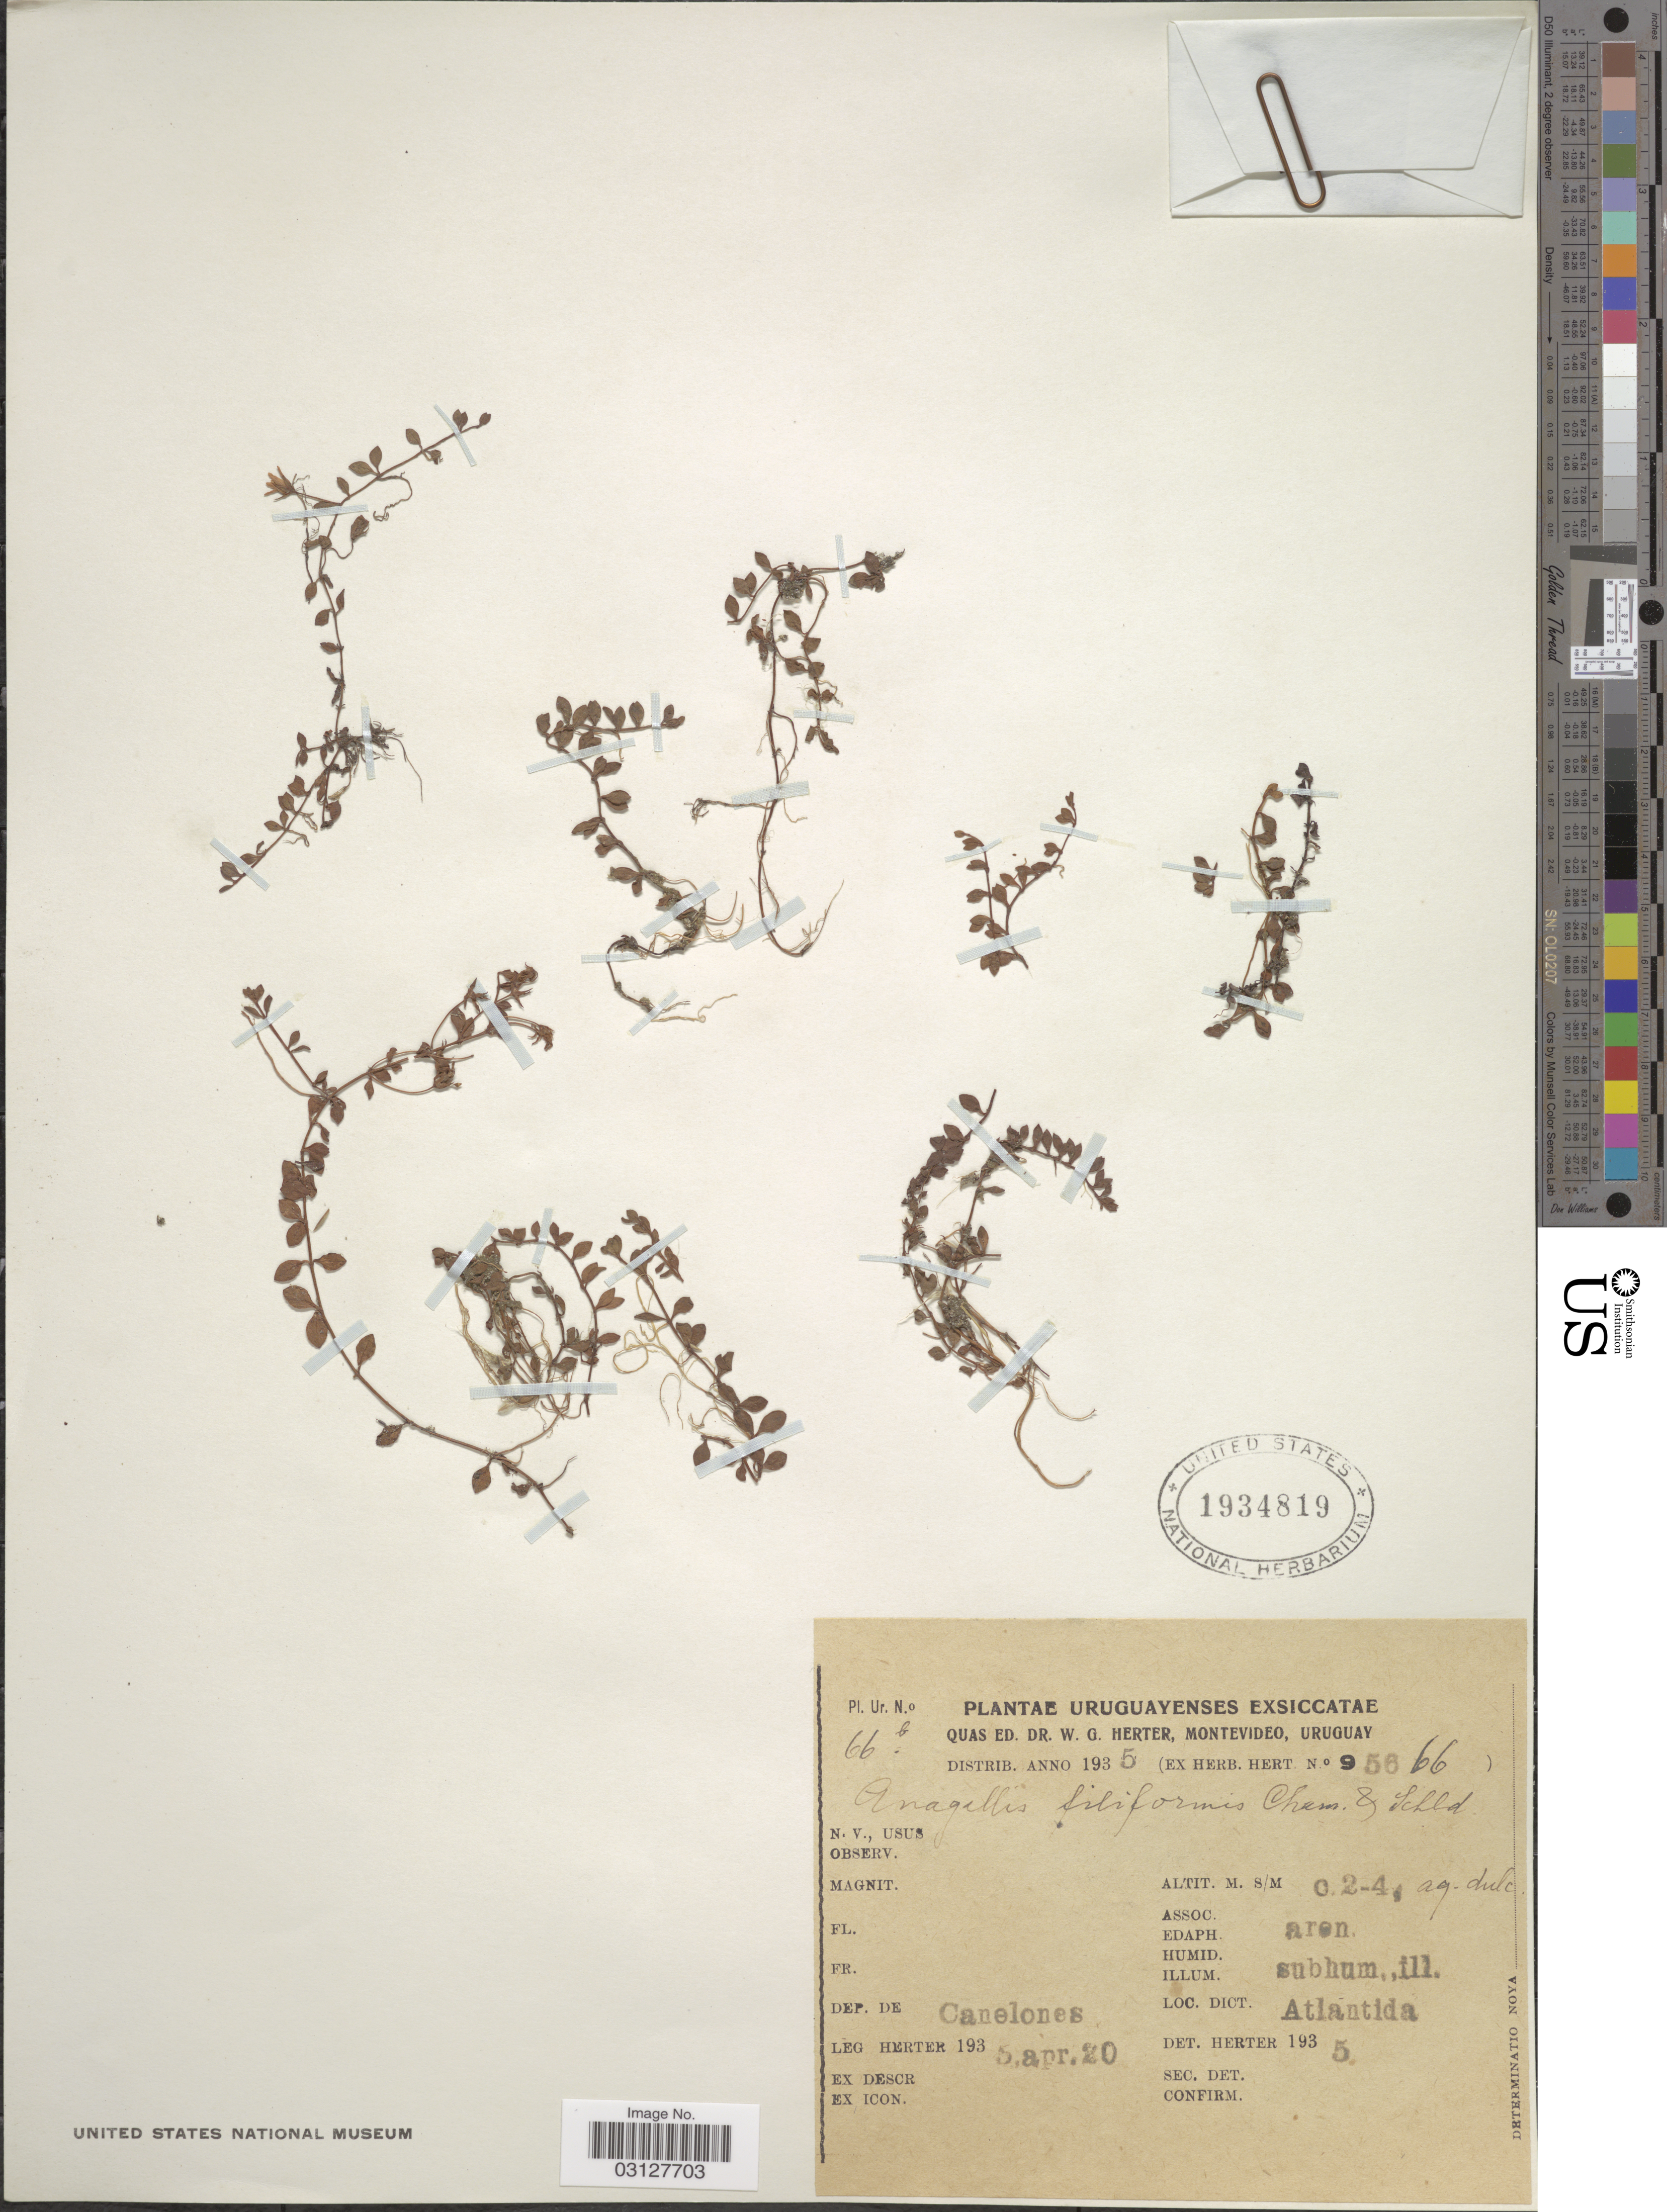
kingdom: Plantae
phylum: Tracheophyta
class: Magnoliopsida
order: Ericales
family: Primulaceae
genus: Anagallis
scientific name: Anagallis filiformis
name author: Cham. & Schltdl.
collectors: W. G. Herter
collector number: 95666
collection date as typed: Transcribed d/m/y: 5/4/20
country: Uruguay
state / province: Montevideo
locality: Dep. De Canelones, Atlantida.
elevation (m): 2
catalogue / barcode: US 1934819